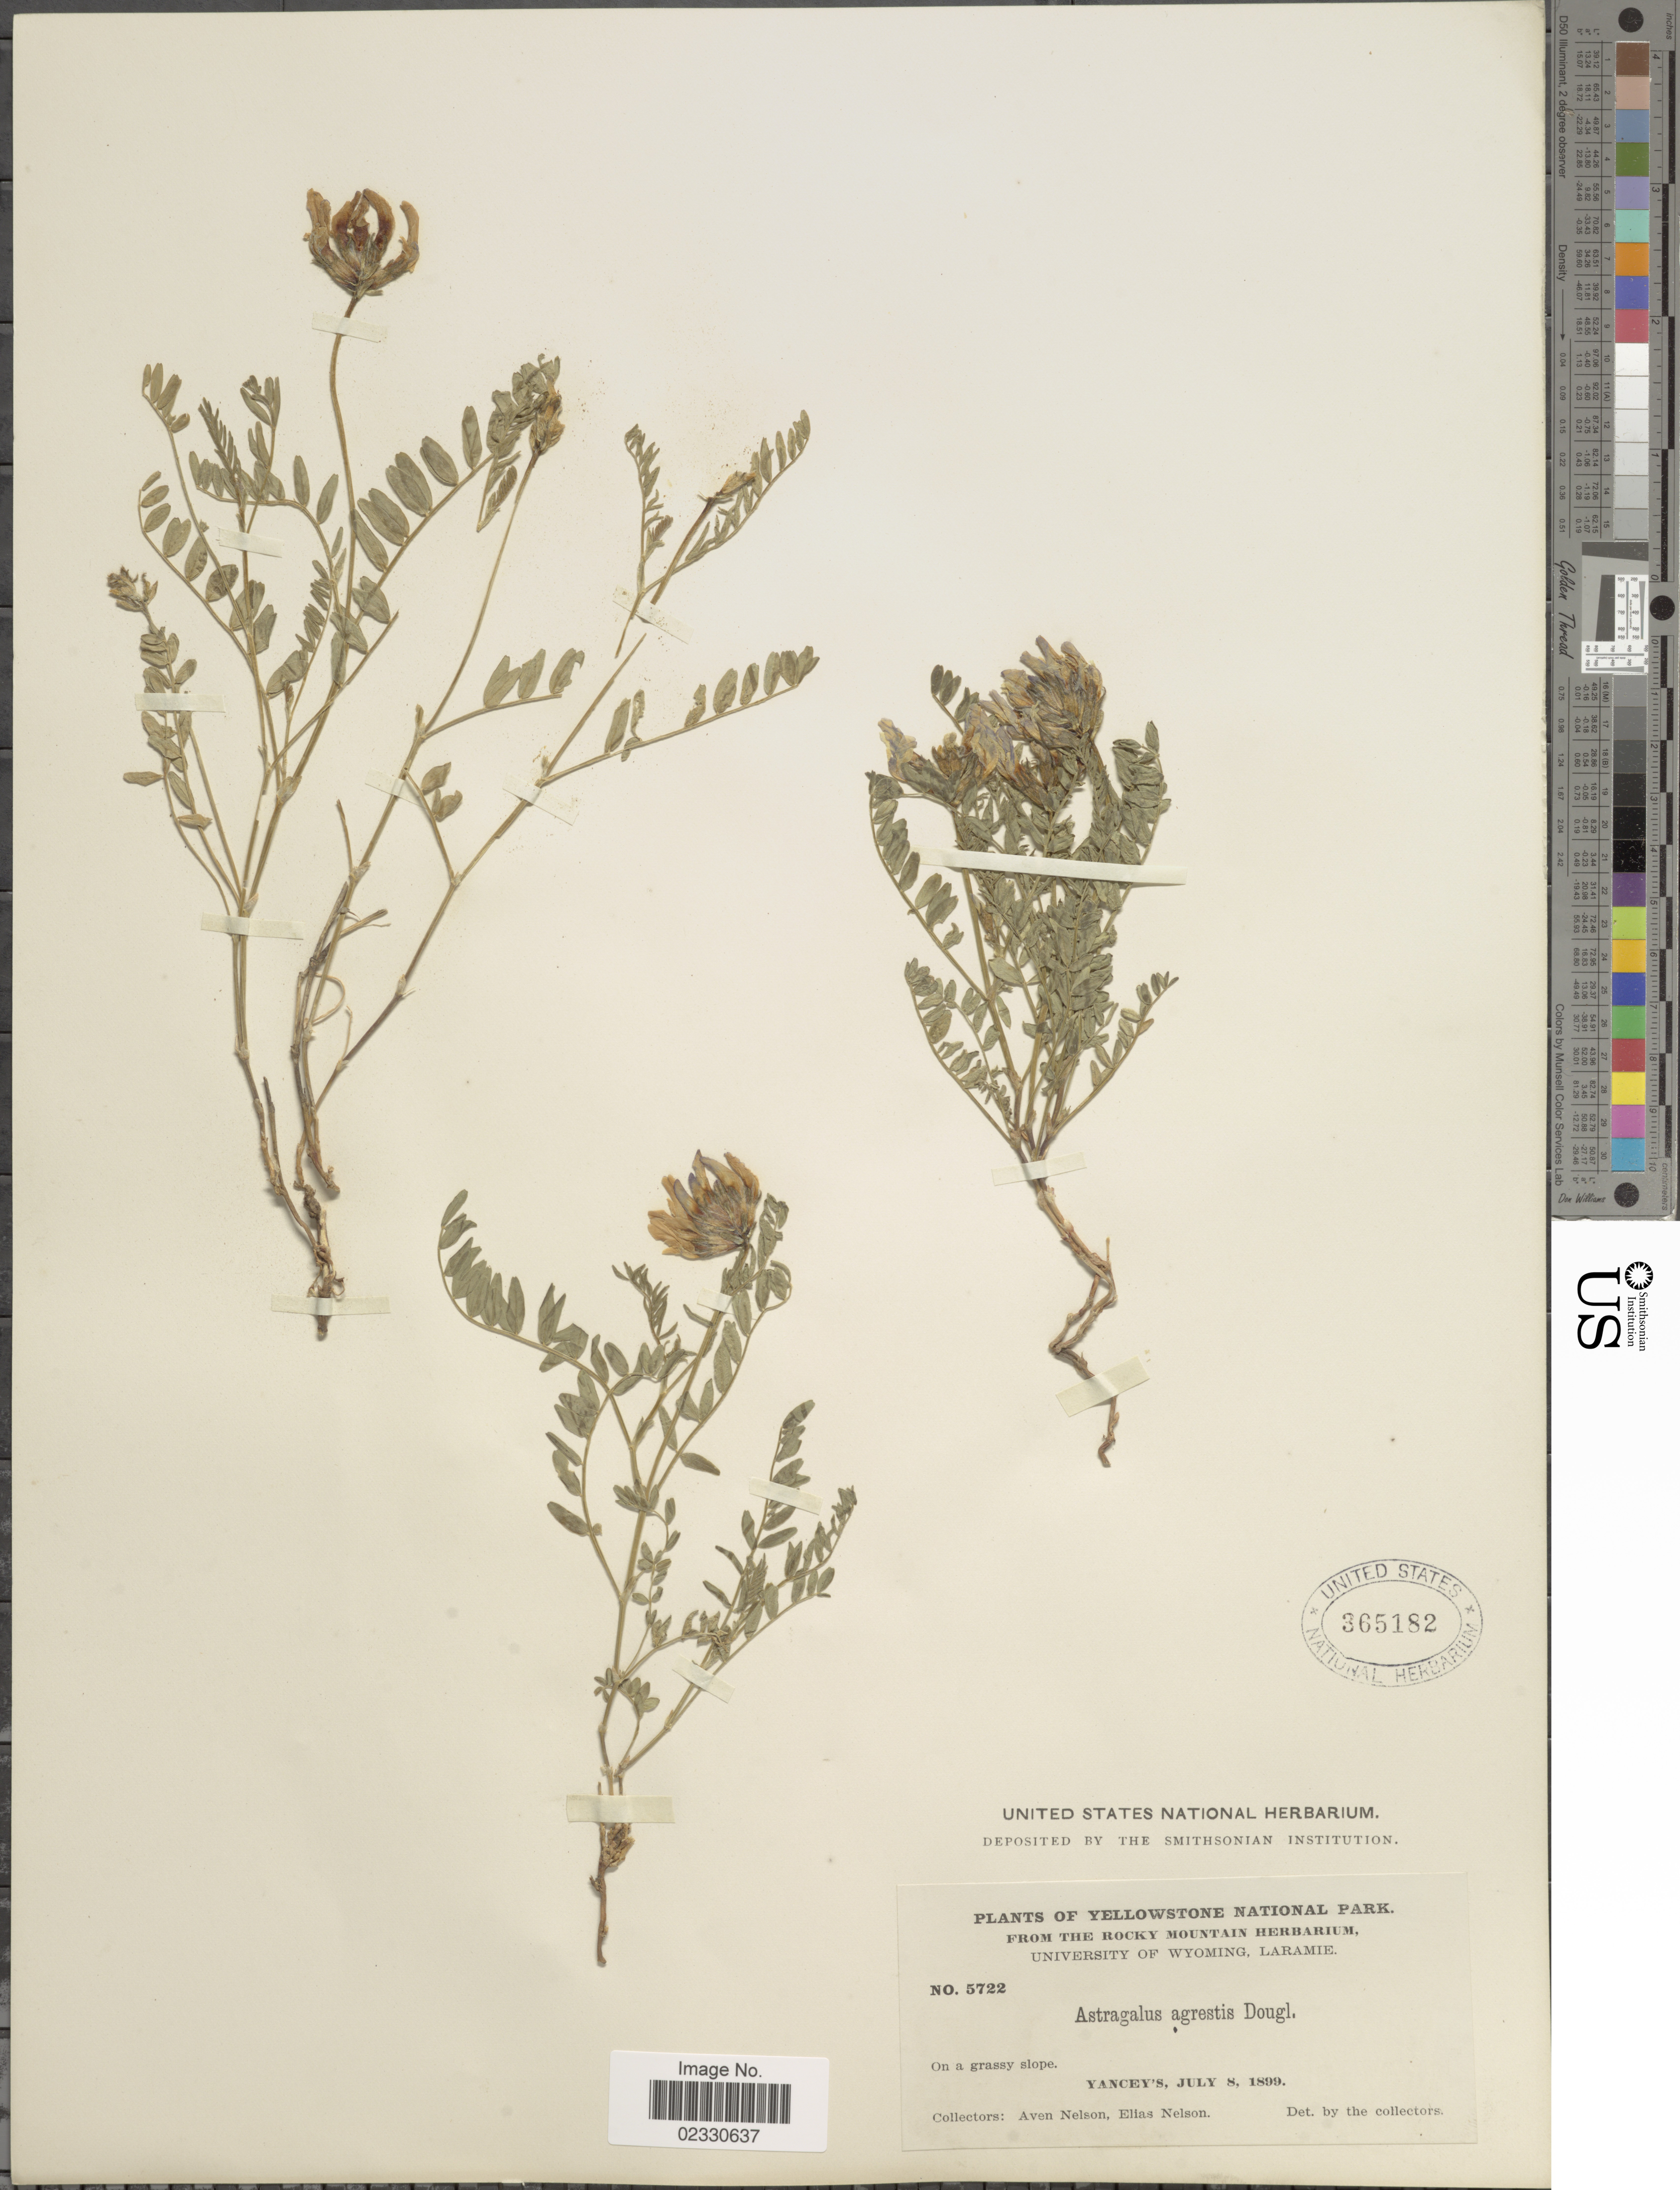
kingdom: Plantae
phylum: Tracheophyta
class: Magnoliopsida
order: Fabales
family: Fabaceae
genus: Astragalus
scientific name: Astragalus dasyglottis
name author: DC.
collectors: A. Nelson & E. Nelson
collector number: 5722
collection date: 1899-07-08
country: United States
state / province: Wyoming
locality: Yellowstone National Park, Yancey's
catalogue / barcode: US 365182